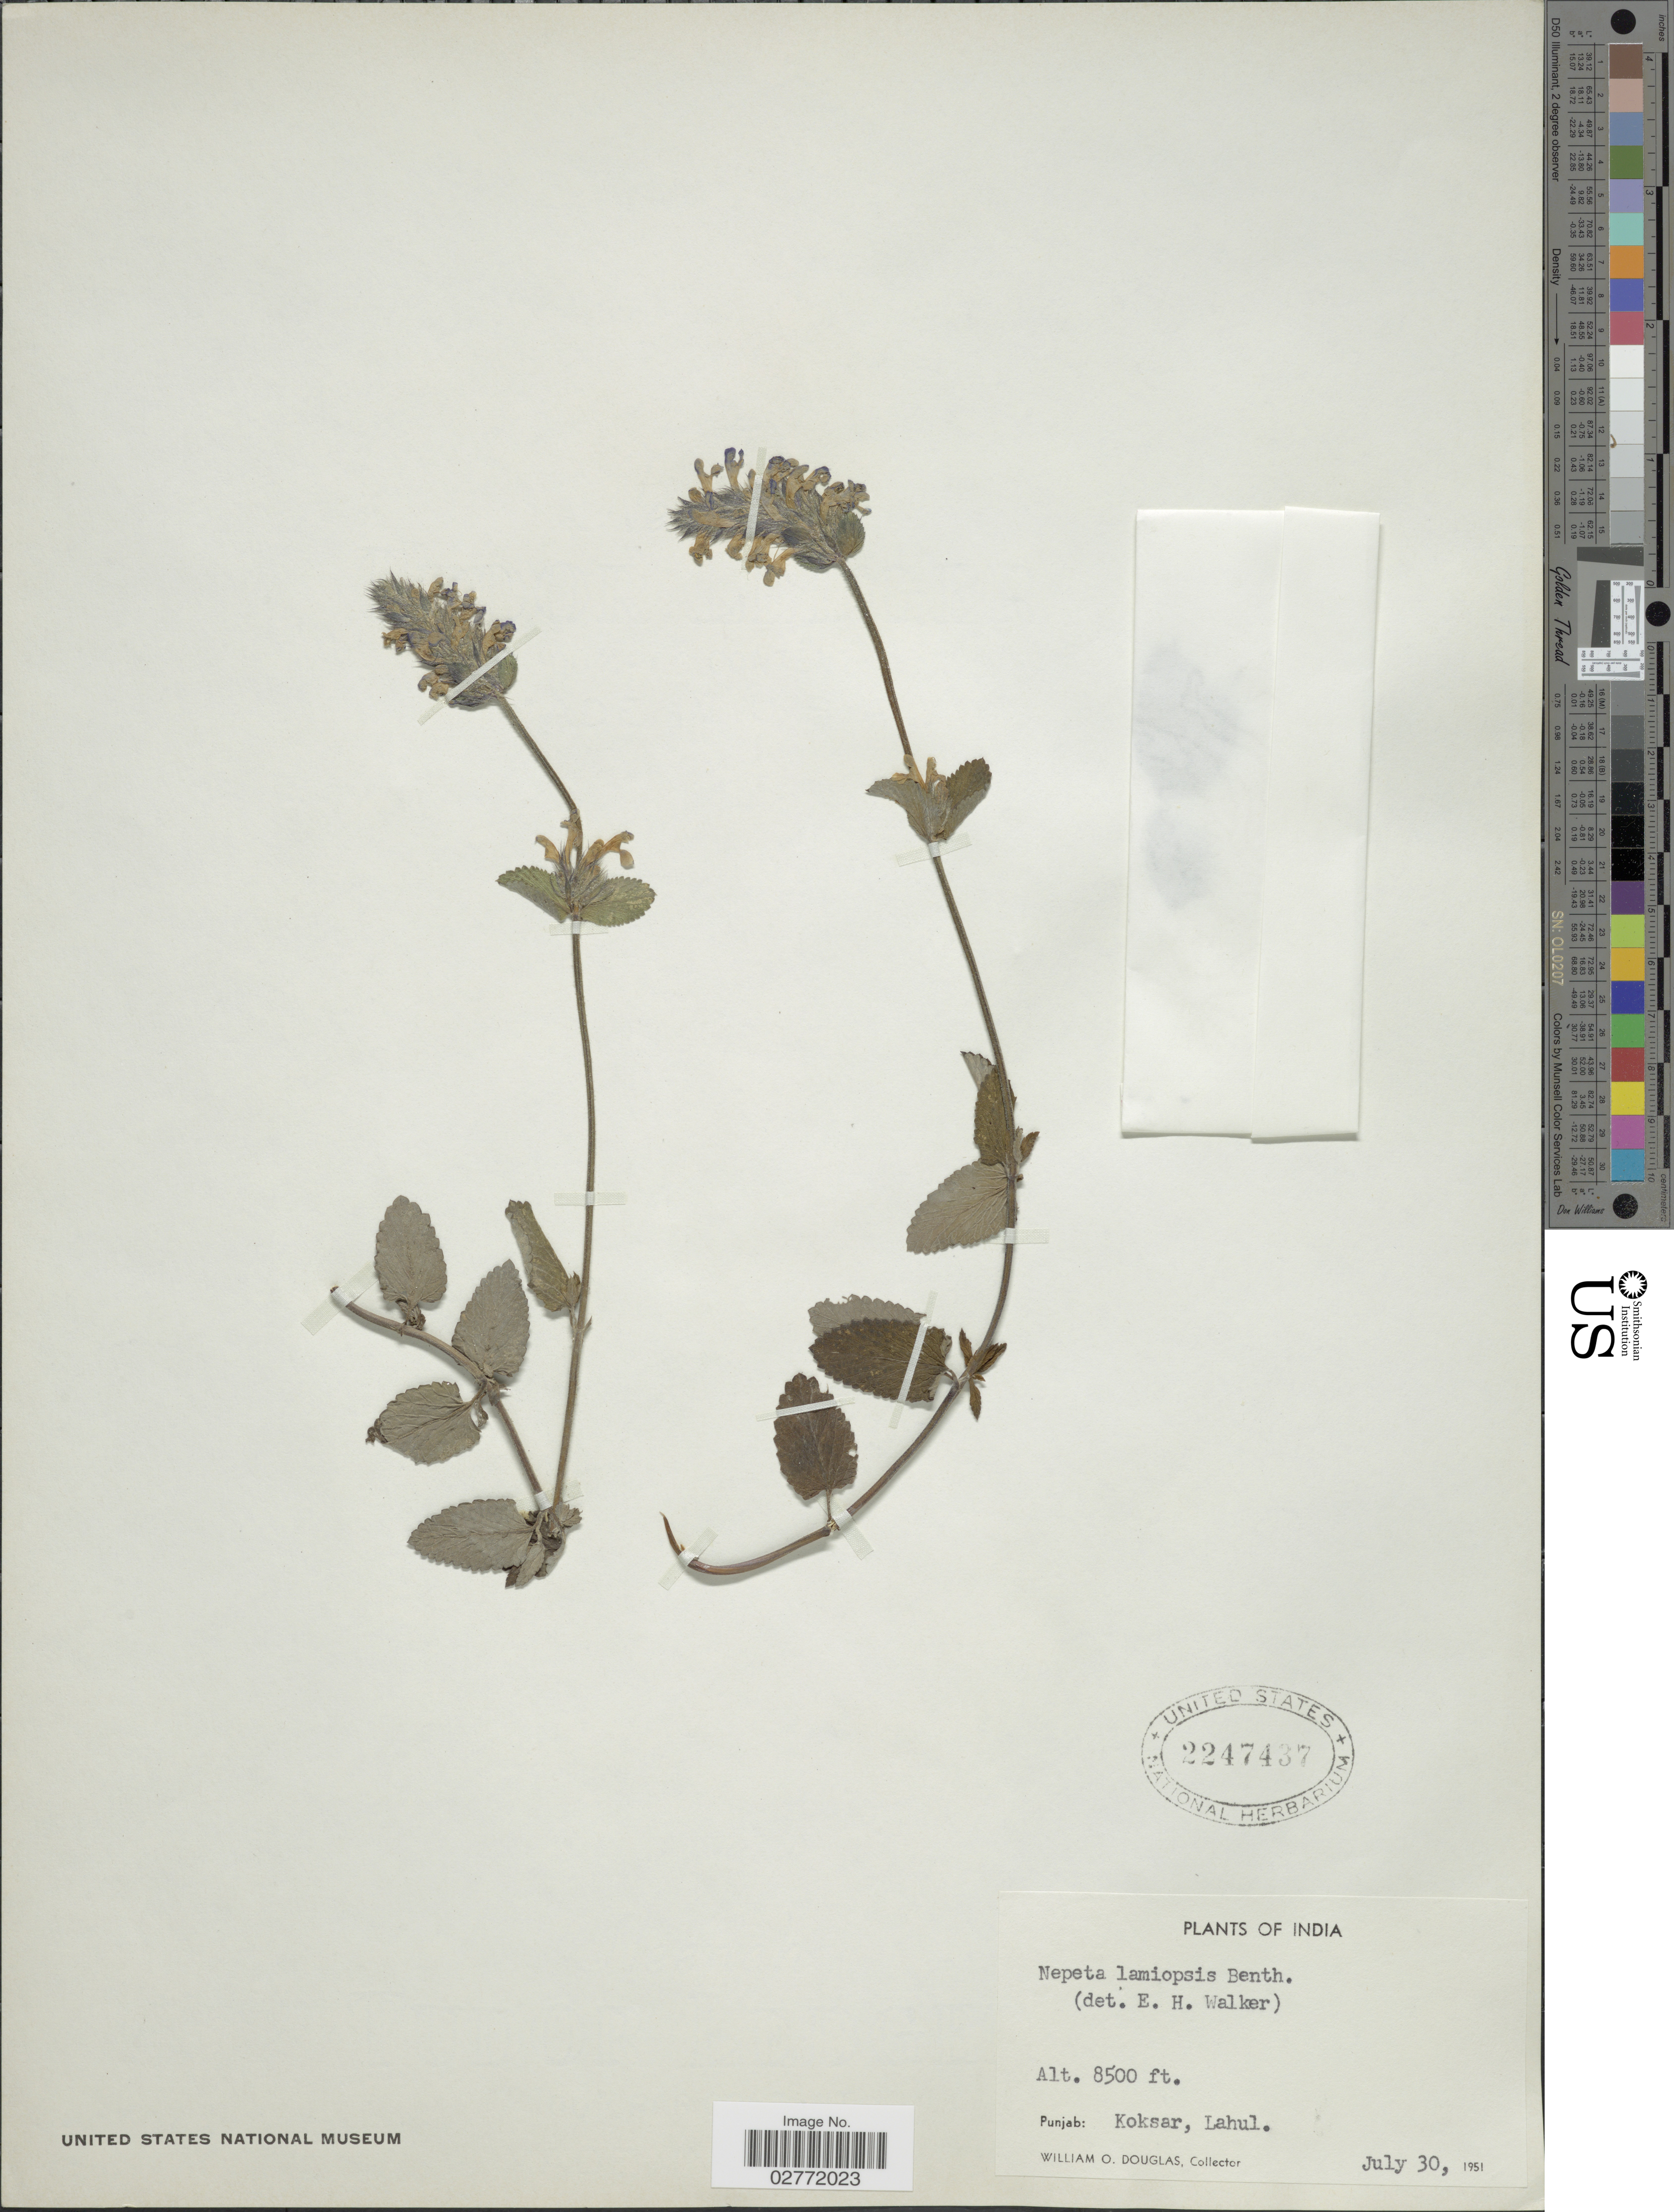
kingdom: Plantae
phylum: Tracheophyta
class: Magnoliopsida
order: Lamiales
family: Lamiaceae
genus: Nepeta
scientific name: Nepeta lamiopsis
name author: Benth. ex Hook. f.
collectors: W. Douglas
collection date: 1951-07-30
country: India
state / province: Punjab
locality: Koksar, Lahul.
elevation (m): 2591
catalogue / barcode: US 2247437